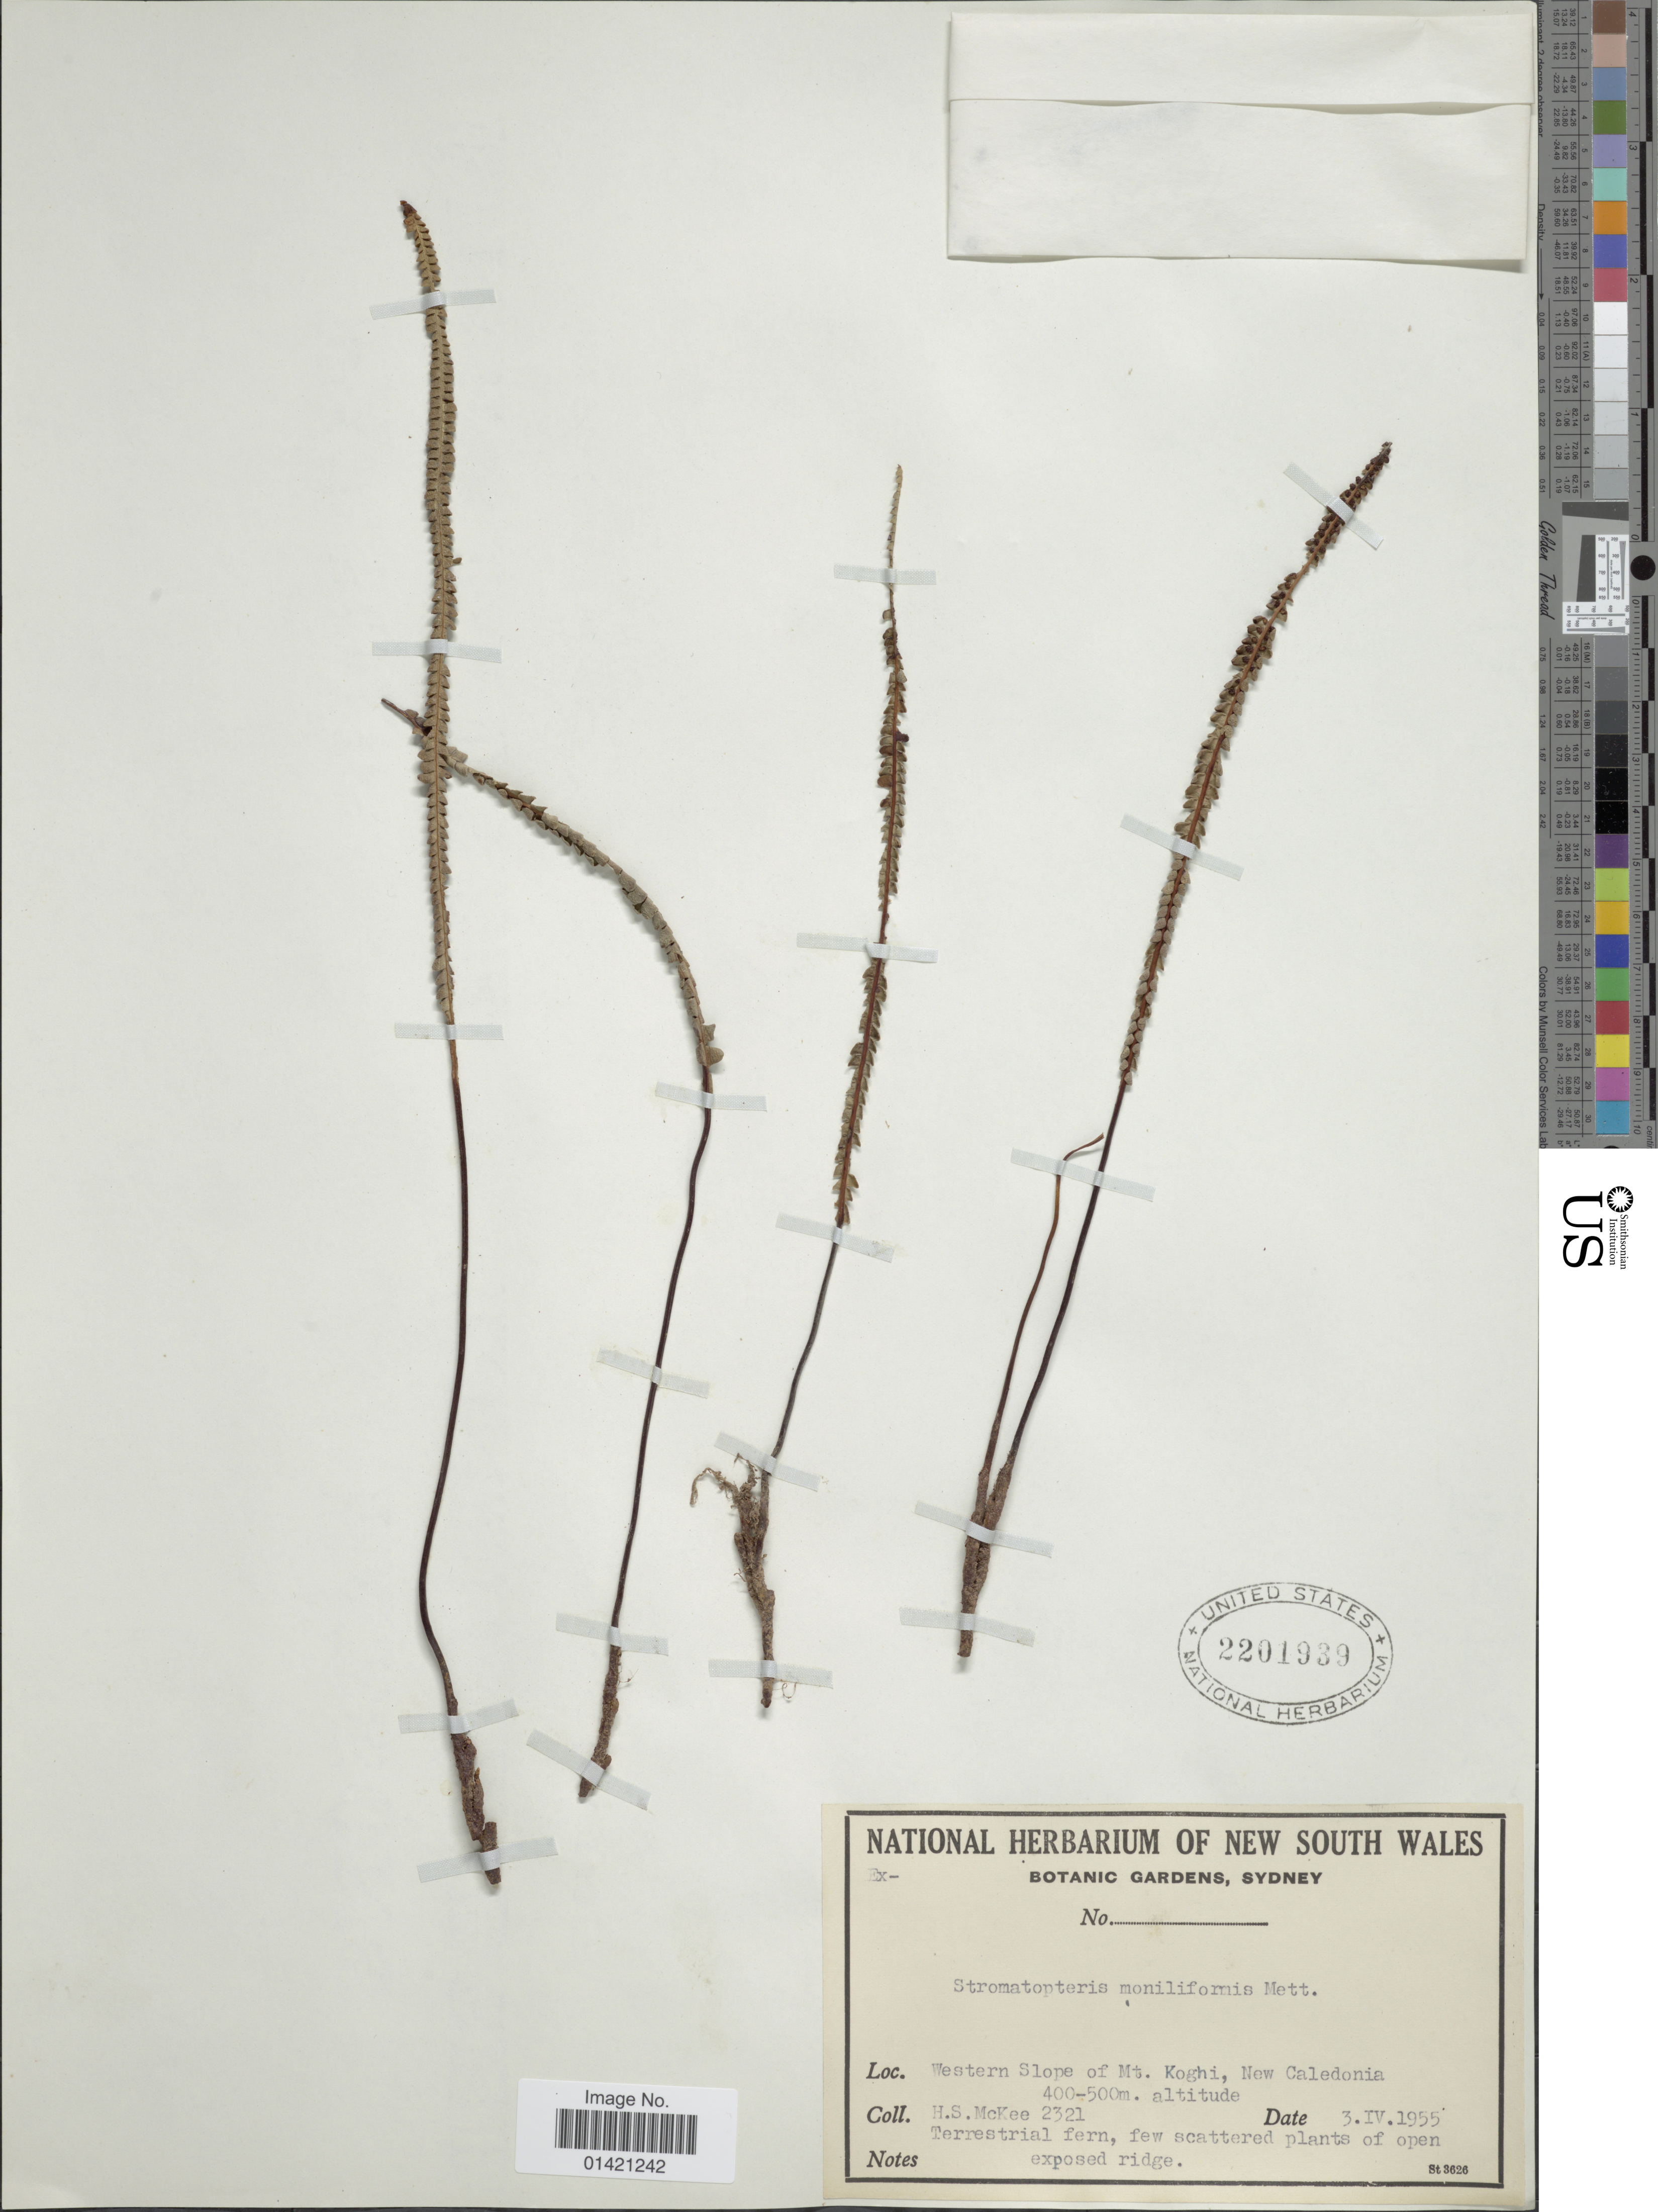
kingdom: Plantae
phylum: Tracheophyta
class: Polypodiopsida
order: Gleicheniales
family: Gleicheniaceae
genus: Stromatopteris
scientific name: Stromatopteris moniliformis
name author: Mett.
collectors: H. S. McKee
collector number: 2321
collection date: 1955-04-03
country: New Caledonia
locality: Western Slope of Mt. Koghi.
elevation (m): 400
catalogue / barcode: US 2201939